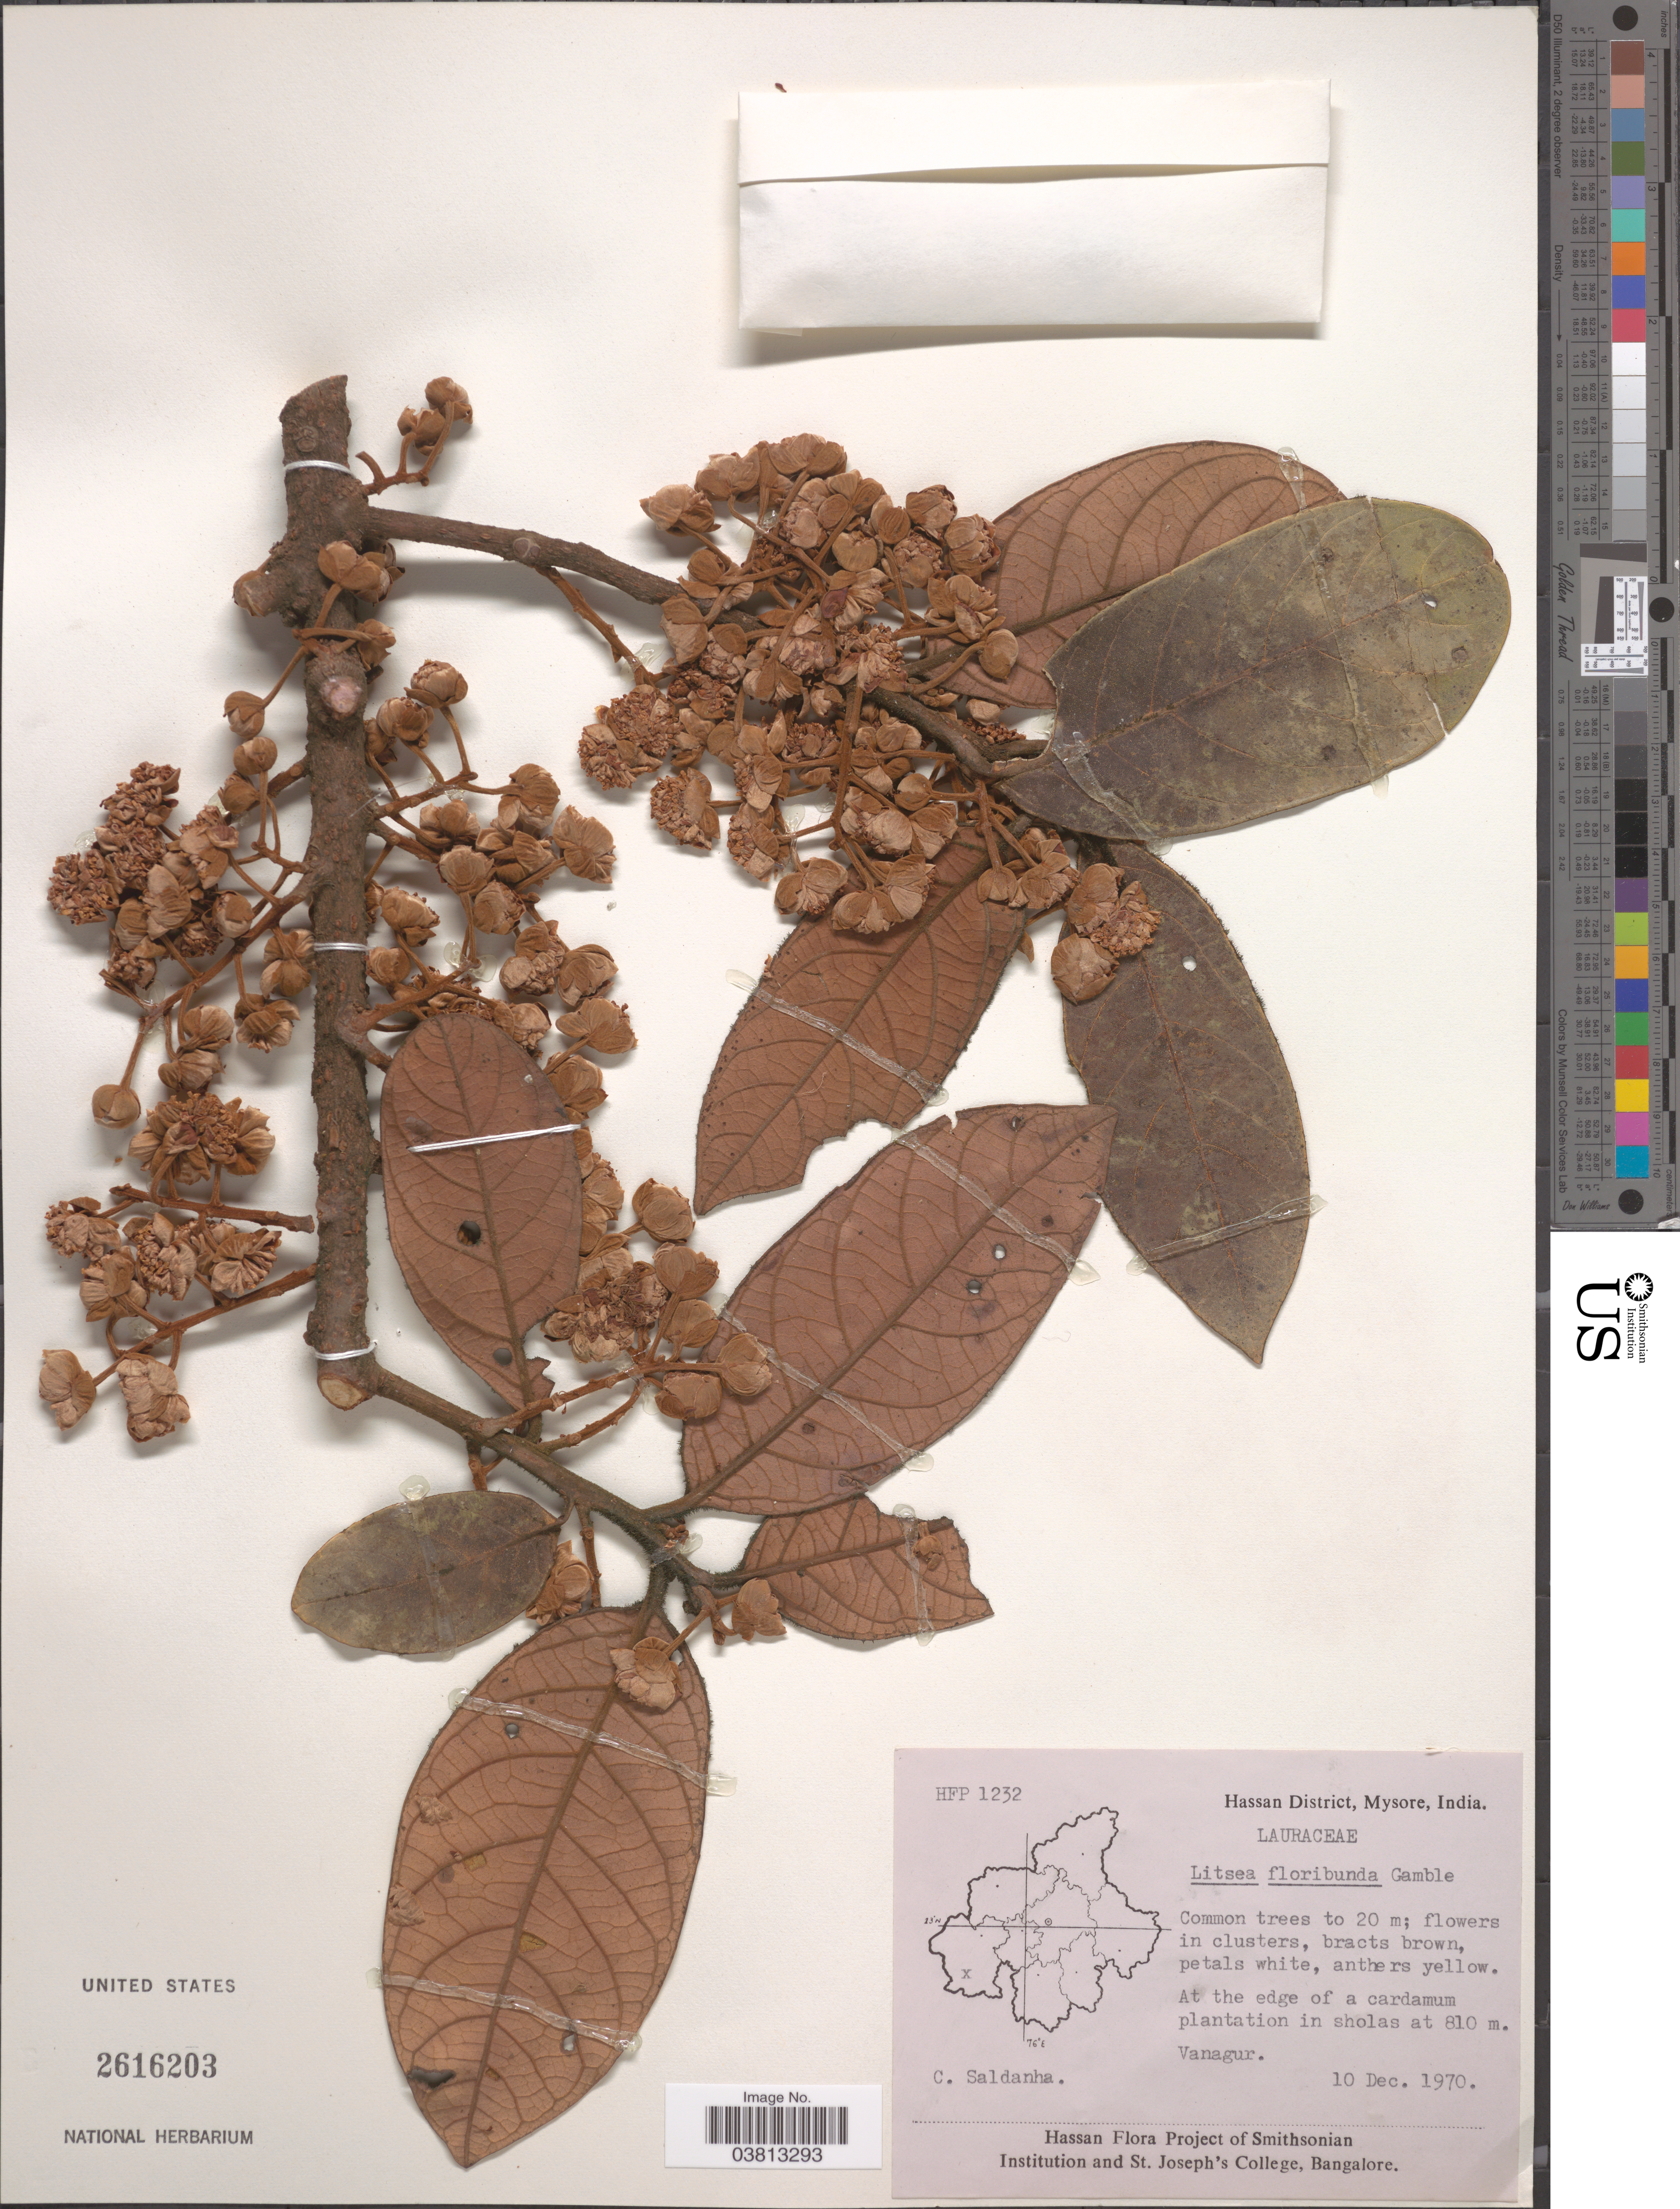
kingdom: Plantae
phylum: Tracheophyta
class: Magnoliopsida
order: Laurales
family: Lauraceae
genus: Litsea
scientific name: Litsea floribunda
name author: Gamble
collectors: C. Saldanha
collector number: HFP 1232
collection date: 1970-12-10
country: India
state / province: Karnataka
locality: Hassan District, Mysore. Vanagur.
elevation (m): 810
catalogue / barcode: US 2616203